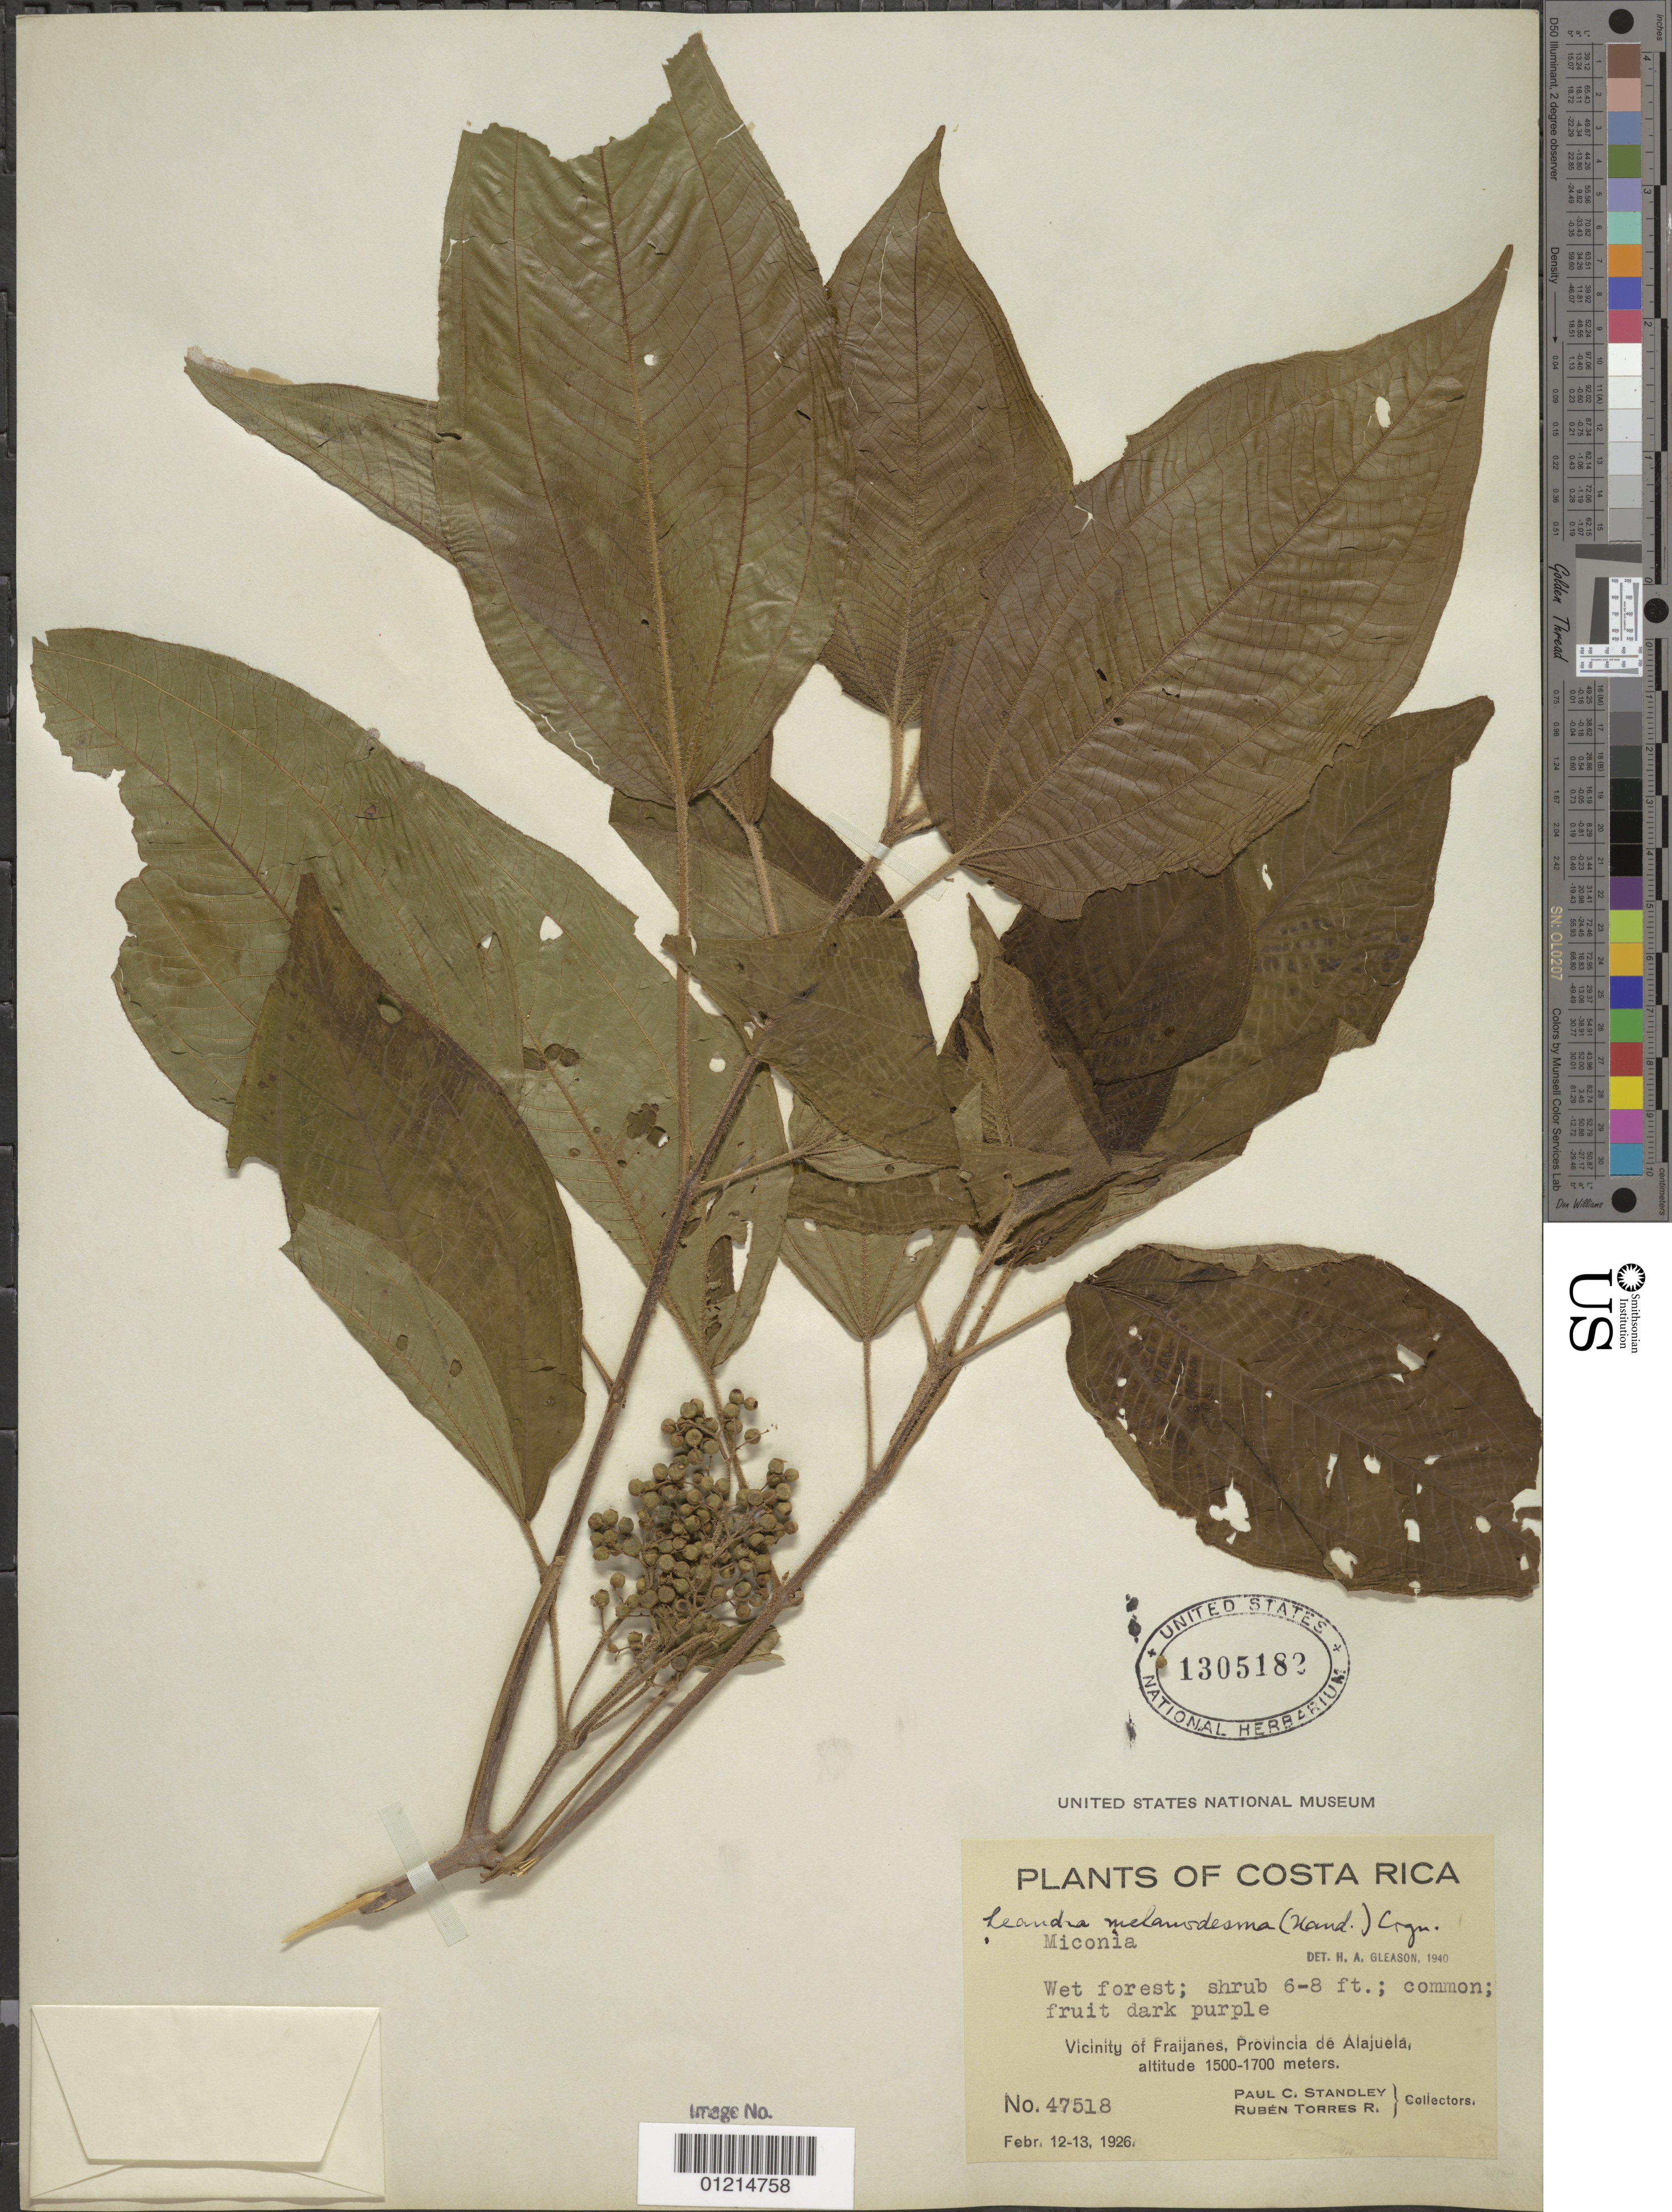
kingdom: Plantae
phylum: Tracheophyta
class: Magnoliopsida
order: Myrtales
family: Melastomataceae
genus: Leandra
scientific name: Leandra melanodesma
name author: (Naudin) Cogn.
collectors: P. C. Standley & R. Torres R.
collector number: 47518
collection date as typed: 12-13 Feb 1926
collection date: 1926-02-12/1926-02-13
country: Costa Rica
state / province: Alajuela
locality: Vicinity of Fraijanes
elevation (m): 1500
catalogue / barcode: US 1305182